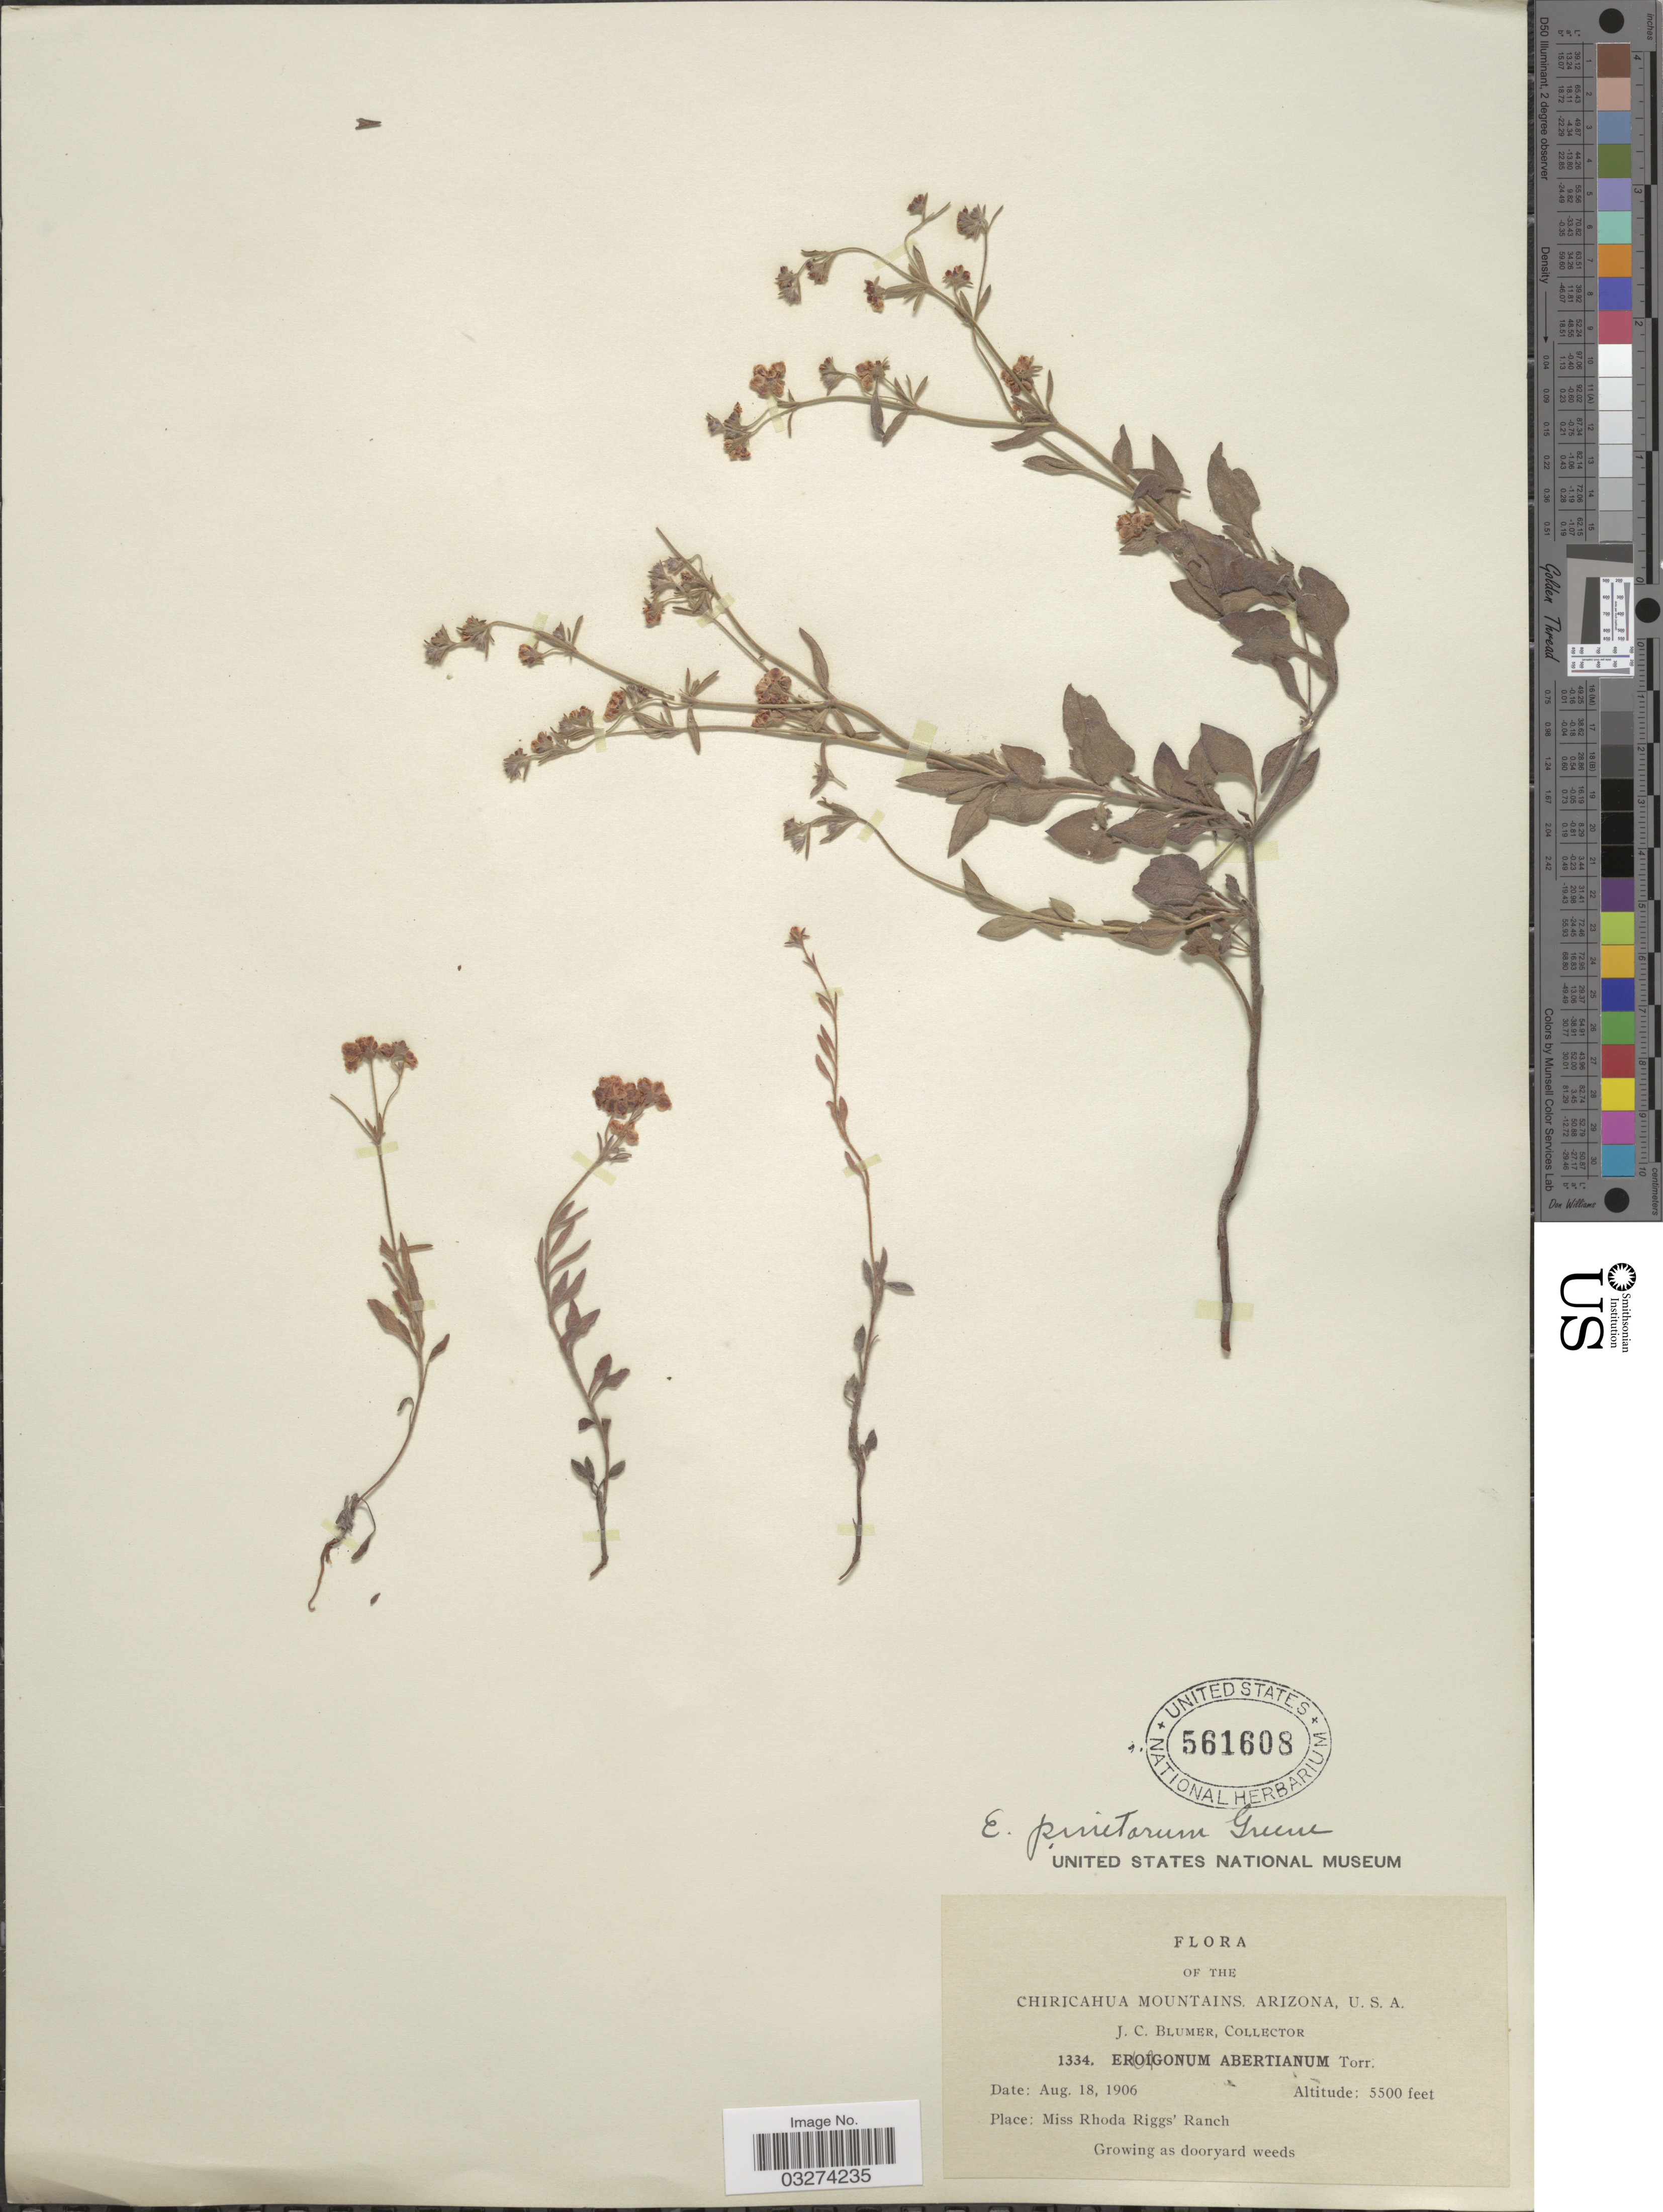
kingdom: Plantae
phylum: Tracheophyta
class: Magnoliopsida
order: Caryophyllales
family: Polygonaceae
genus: Eriogonum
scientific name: Eriogonum abertianum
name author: Torr.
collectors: J. C. Blumer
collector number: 1334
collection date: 1906-08-18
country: United States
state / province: Arizona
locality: The Chiricahua Mountains. Miss Rhoda Riggs' Ranch.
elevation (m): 1676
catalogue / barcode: US 561608